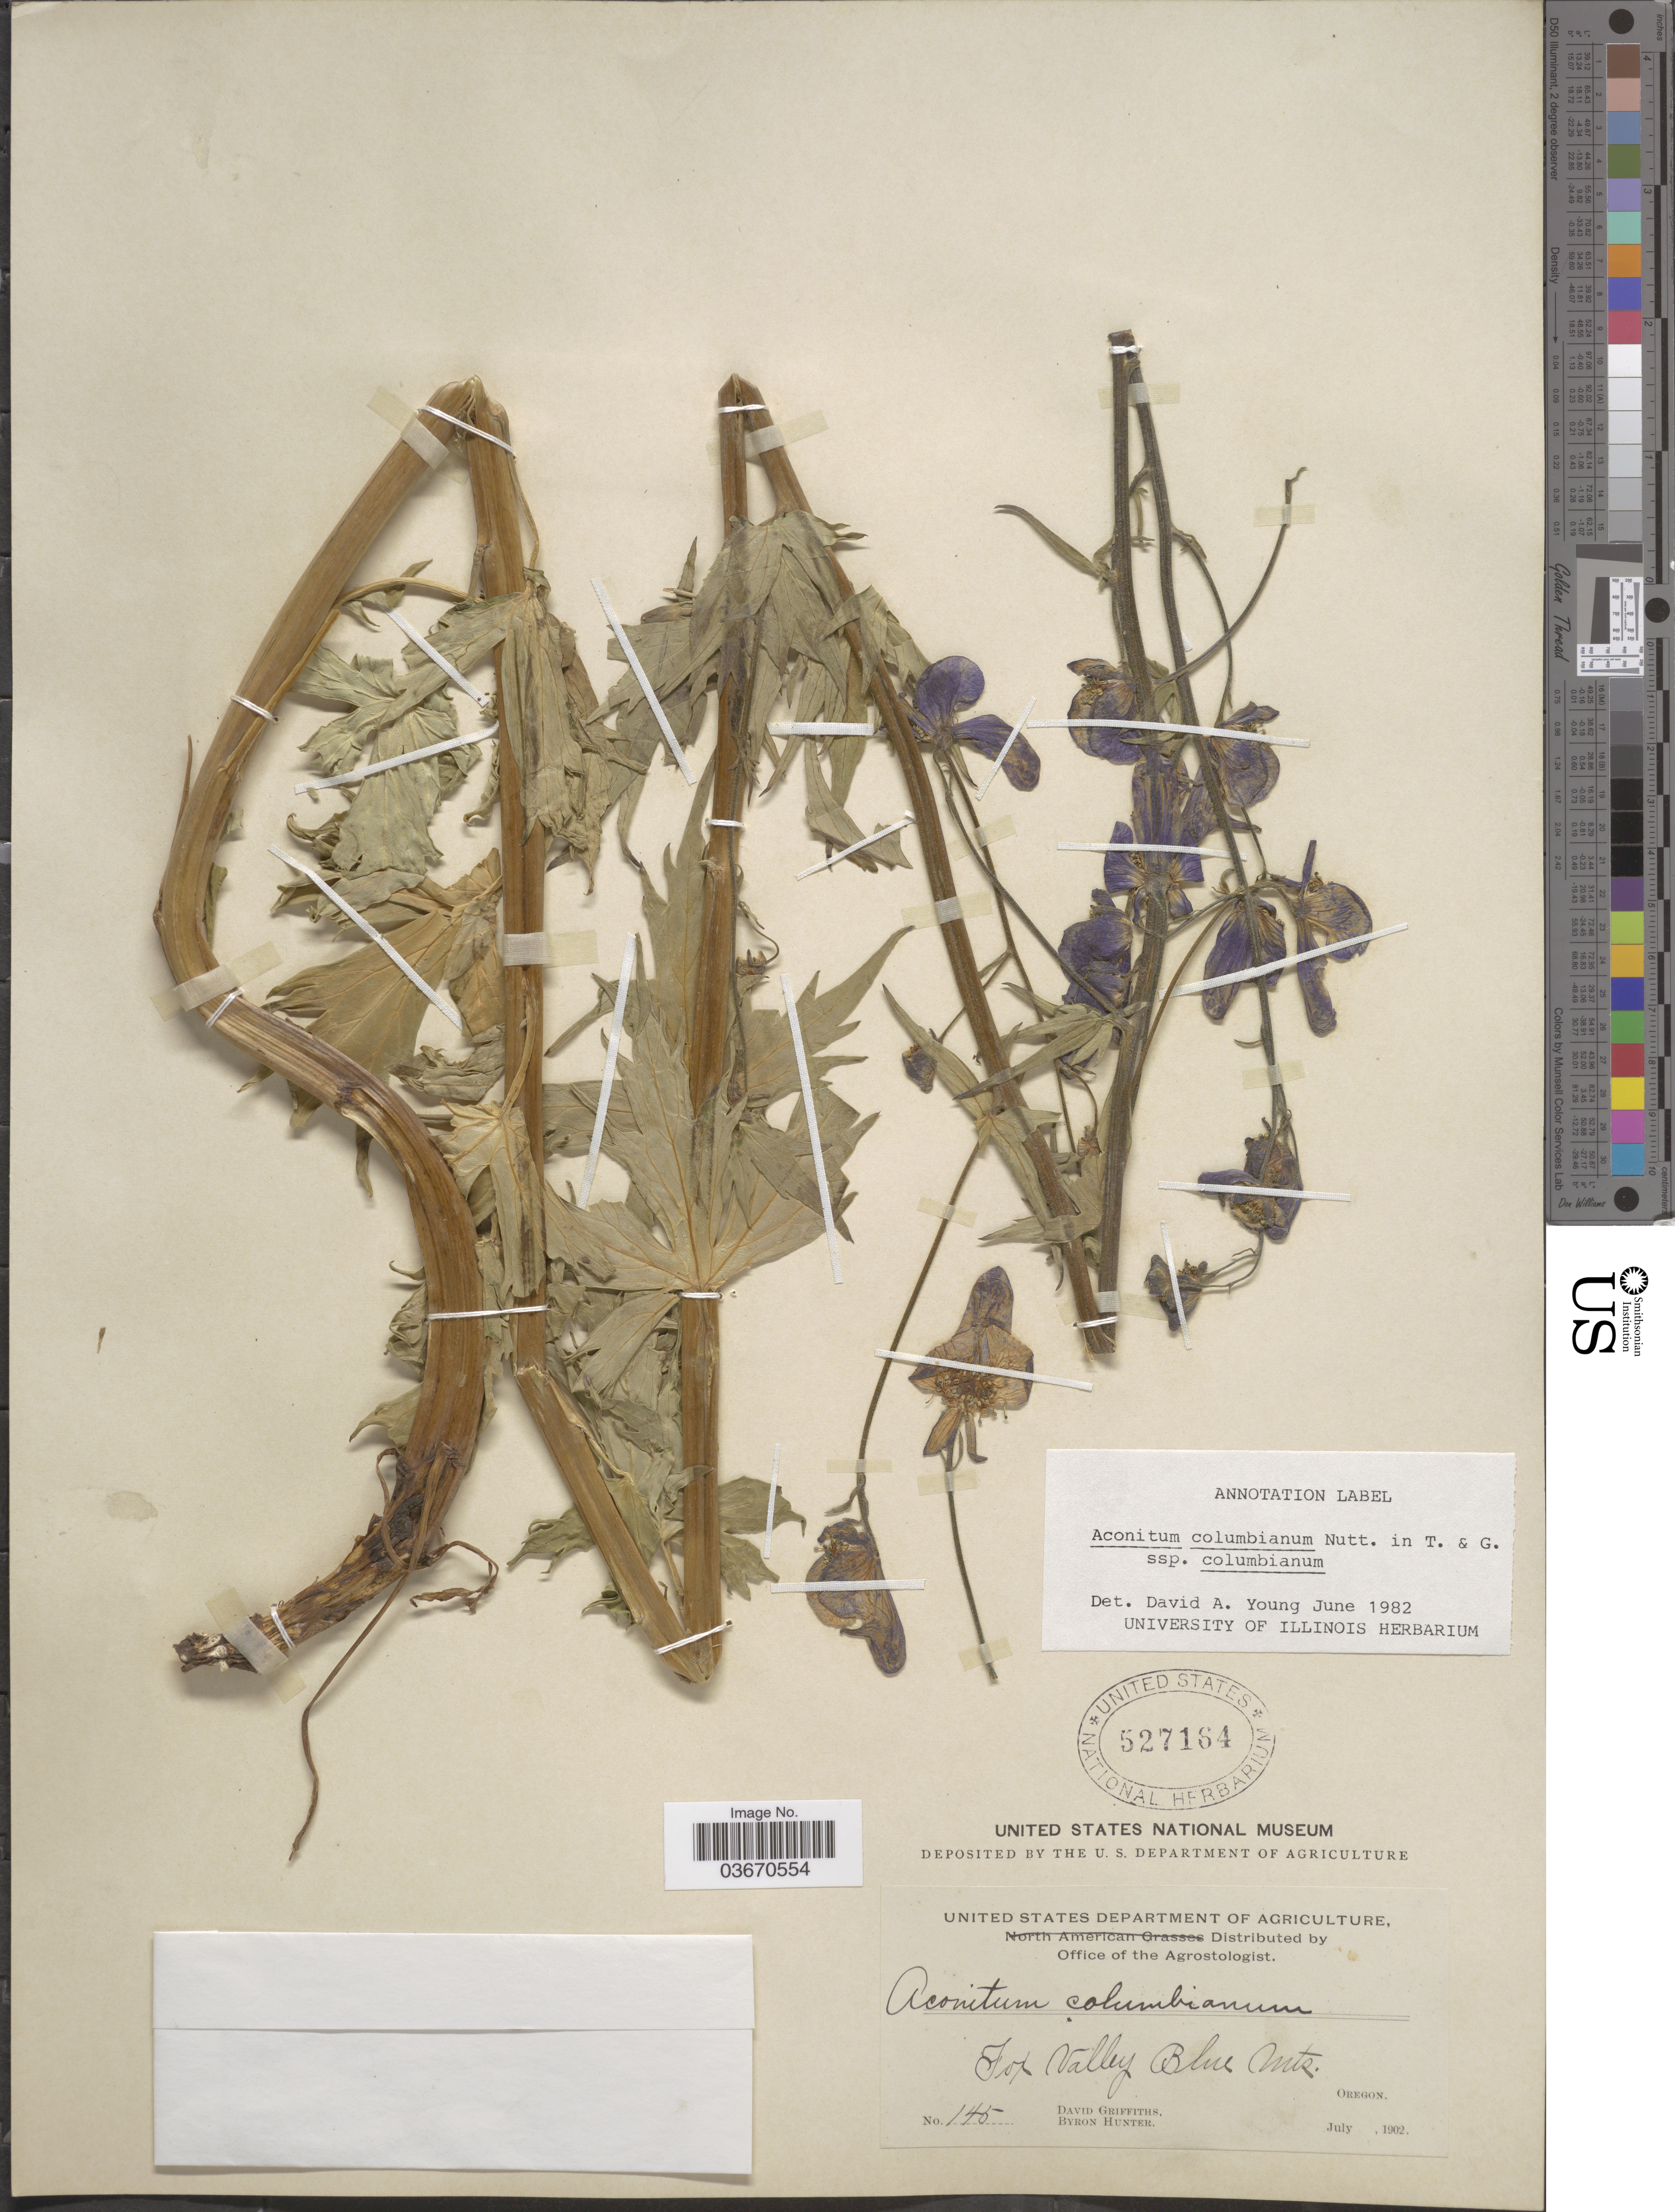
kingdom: Plantae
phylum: Tracheophyta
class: Magnoliopsida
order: Ranunculales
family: Ranunculaceae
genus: Aconitum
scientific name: Aconitum columbianum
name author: Nutt.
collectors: D. Griffiths & B. Hunter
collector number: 145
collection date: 1902-07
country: United States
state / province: Oregon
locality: Fox Valley Blue Mts.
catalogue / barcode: US 527164